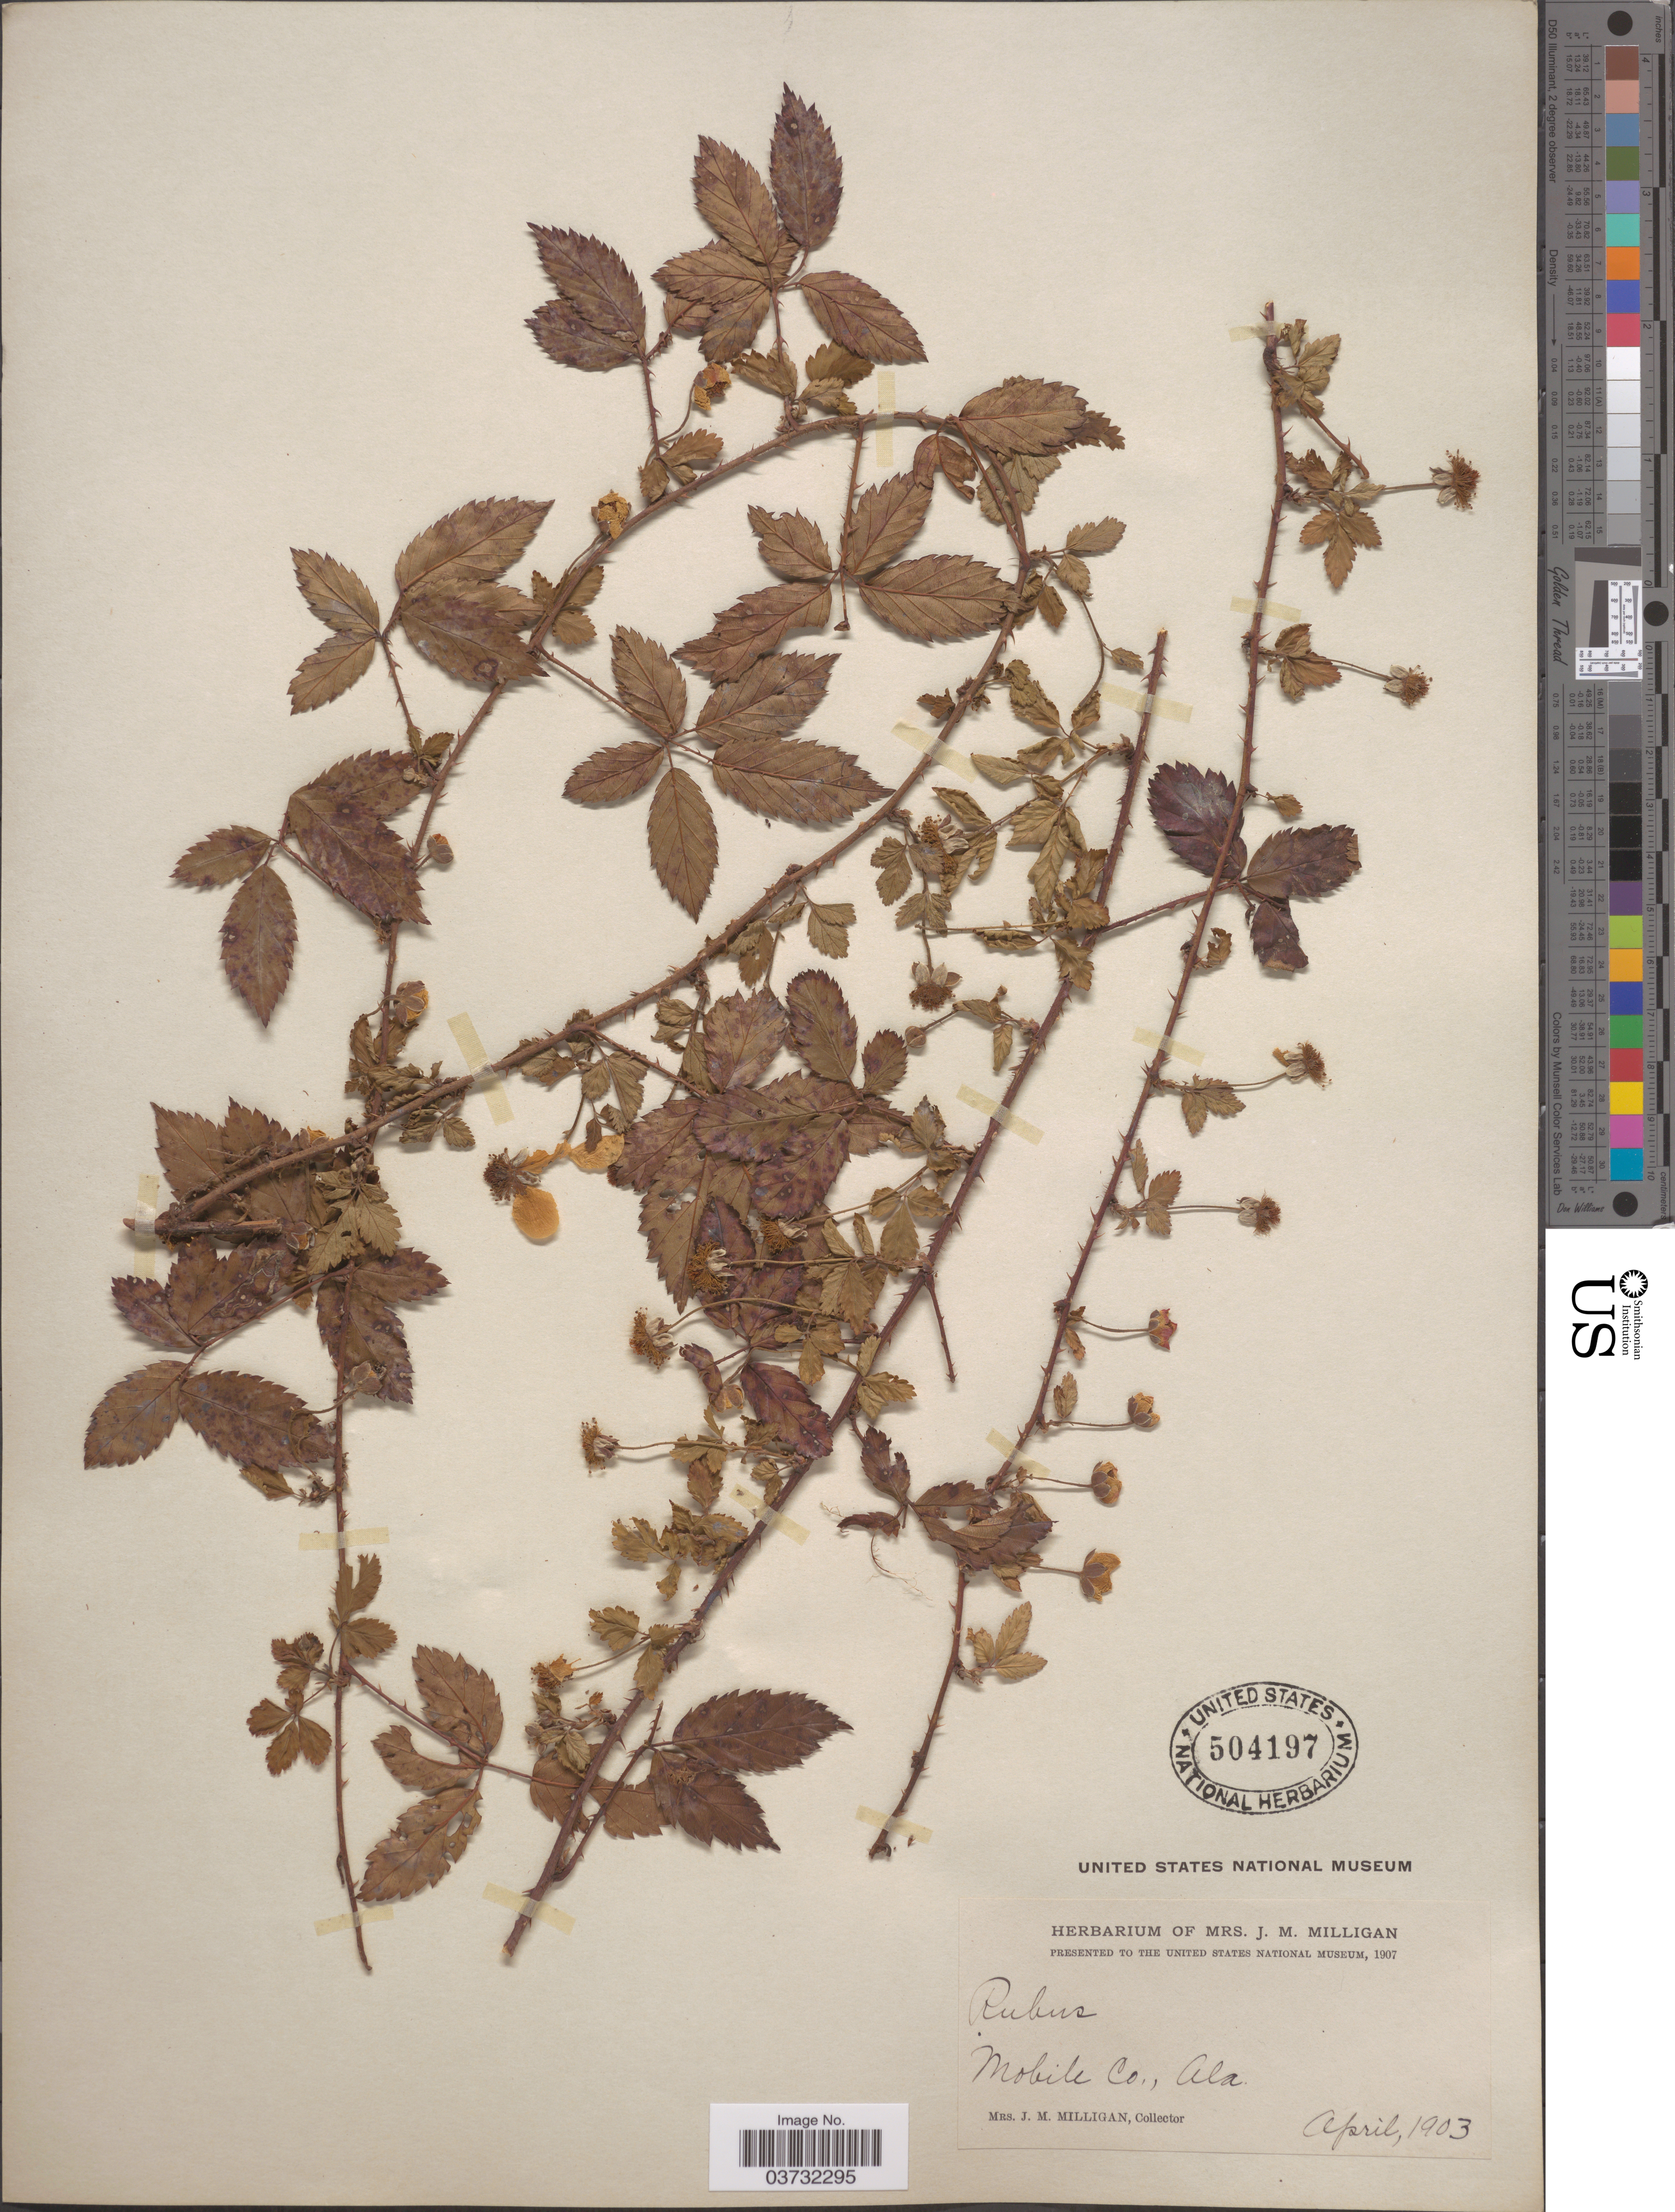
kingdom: Plantae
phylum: Tracheophyta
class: Magnoliopsida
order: Rosales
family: Rosaceae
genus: Rubus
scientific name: Rubus trivialis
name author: Michx.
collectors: J. Milligan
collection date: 1903-04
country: United States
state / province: Alabama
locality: Mobile Co.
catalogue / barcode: US 504197